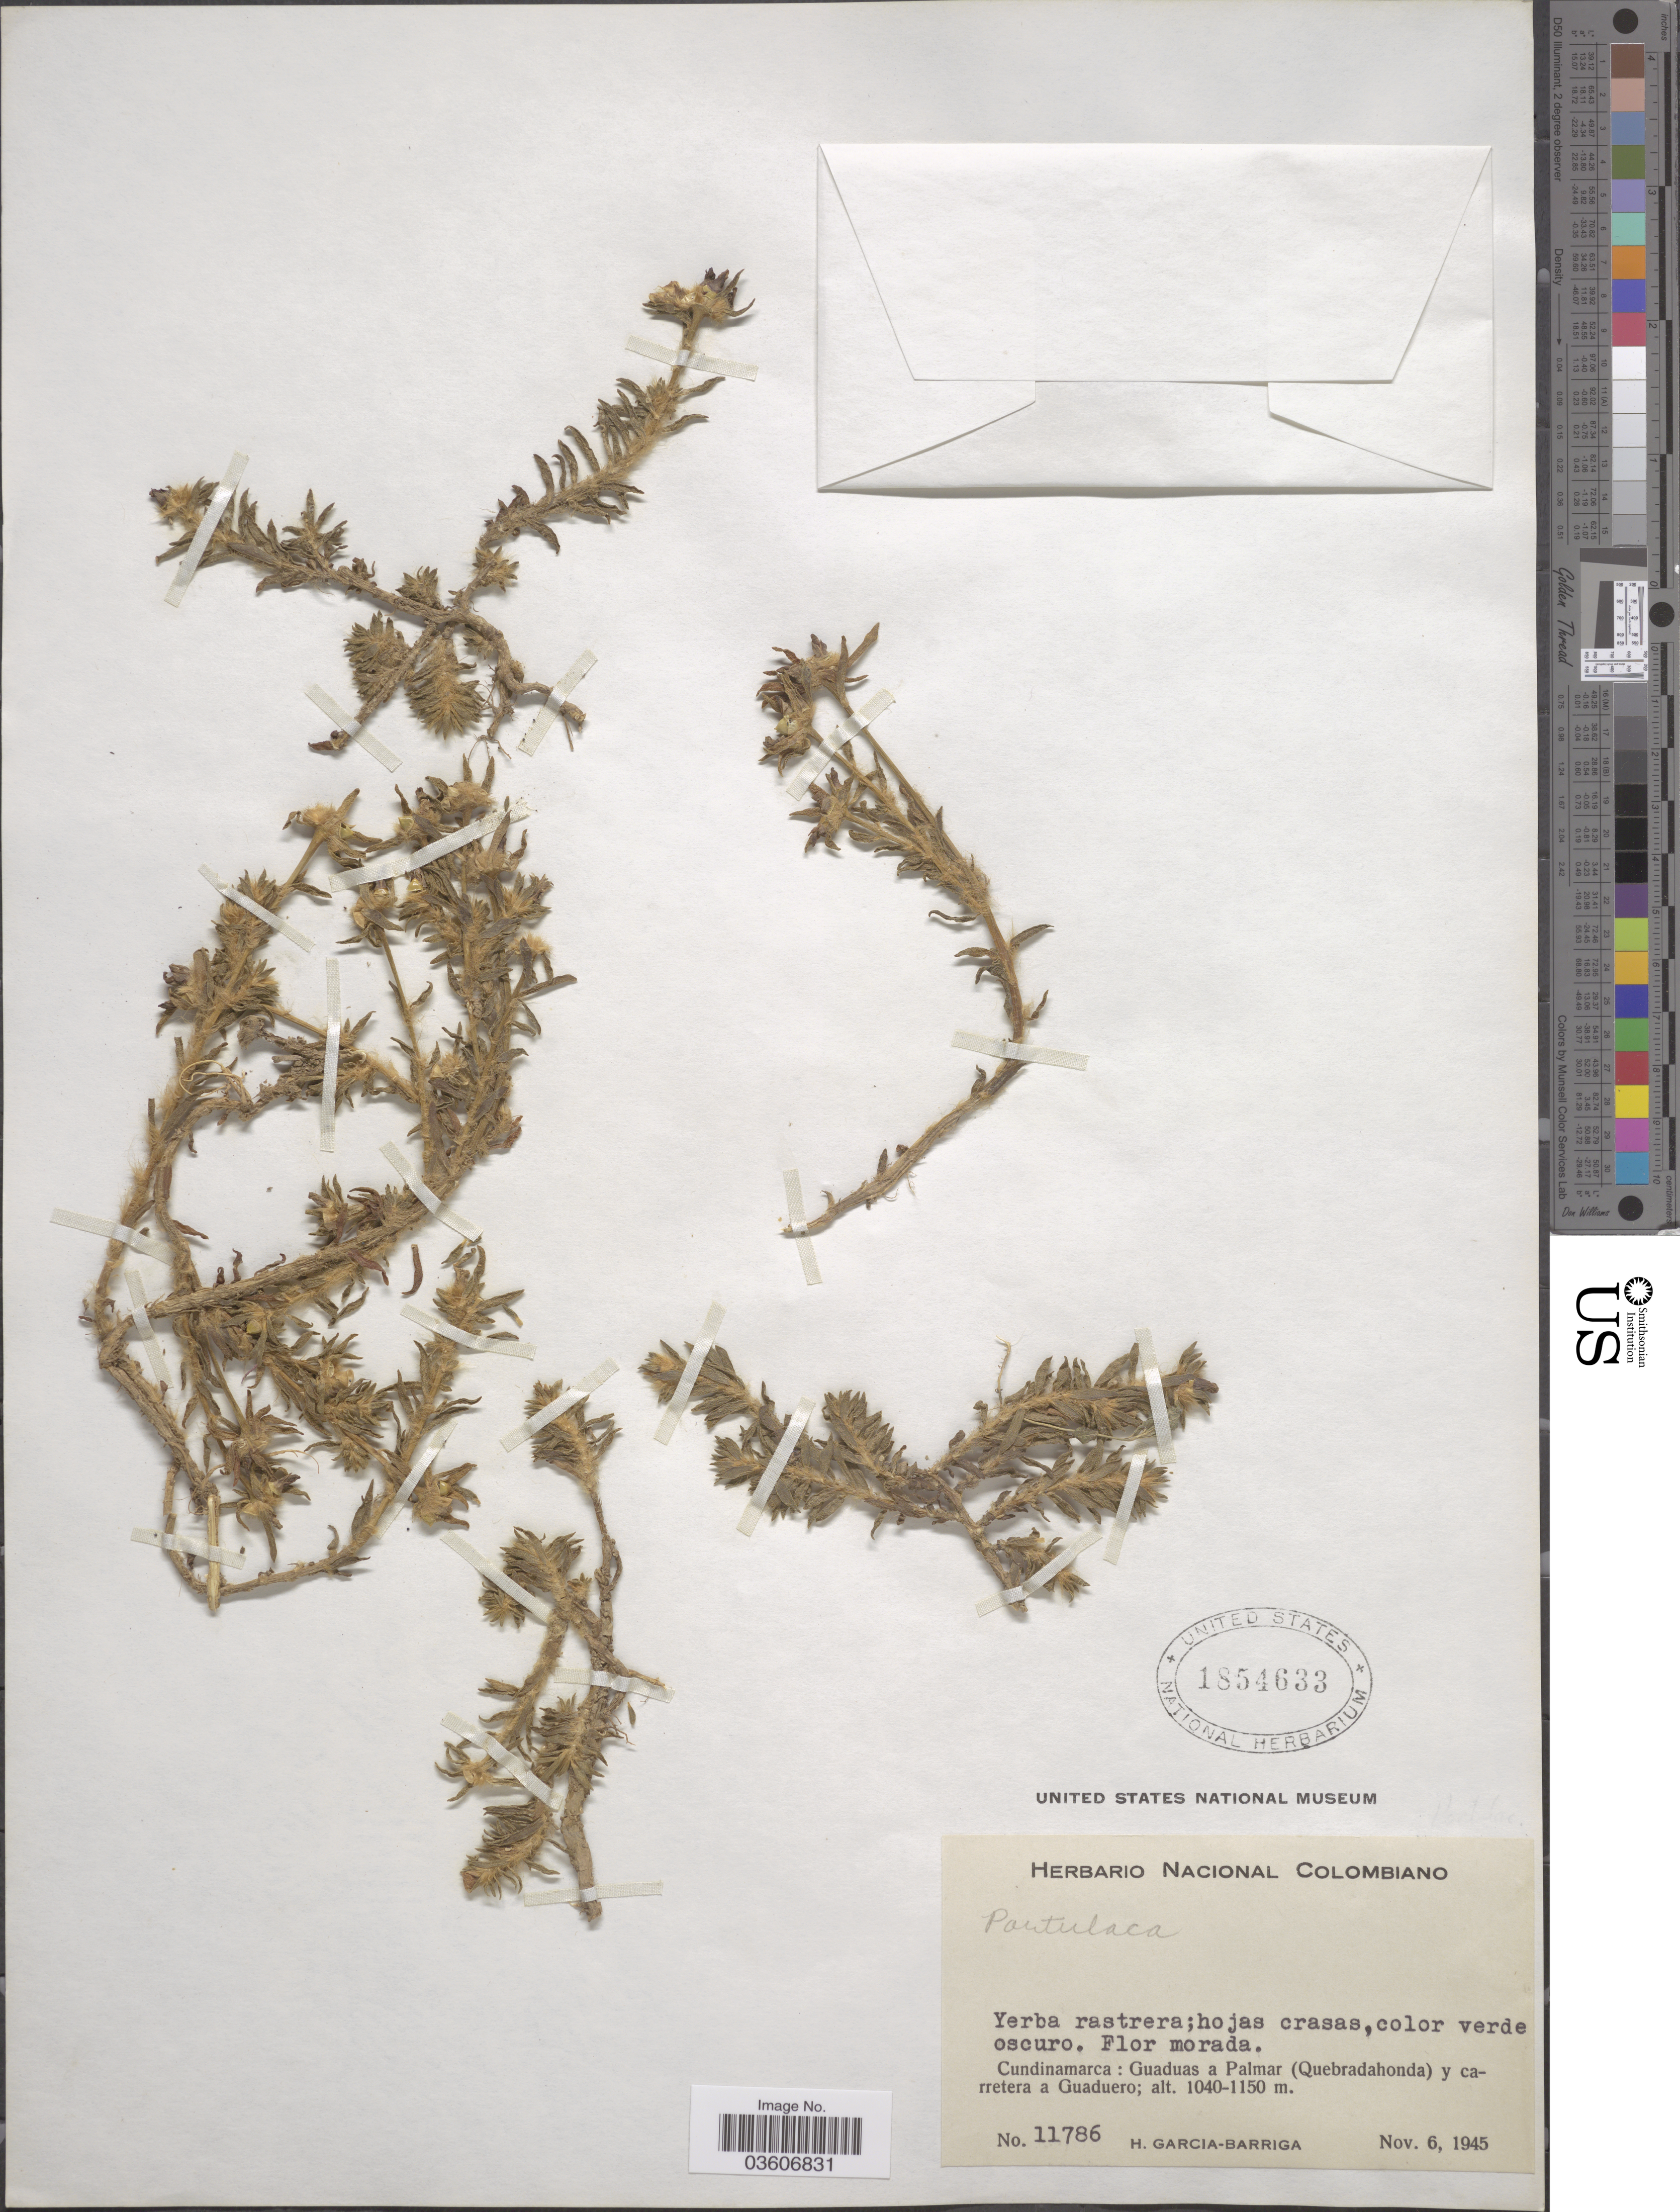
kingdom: Plantae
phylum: Tracheophyta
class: Magnoliopsida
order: Caryophyllales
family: Portulacaceae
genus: Portulaca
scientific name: Portulaca sp.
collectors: H. García Barriga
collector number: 11786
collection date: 1945-11-06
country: Colombia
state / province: Cundinamarca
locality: Guaduas a Palmar (Quebradahonda) y carretera a Guaduero.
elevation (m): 1040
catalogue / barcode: US 1854633